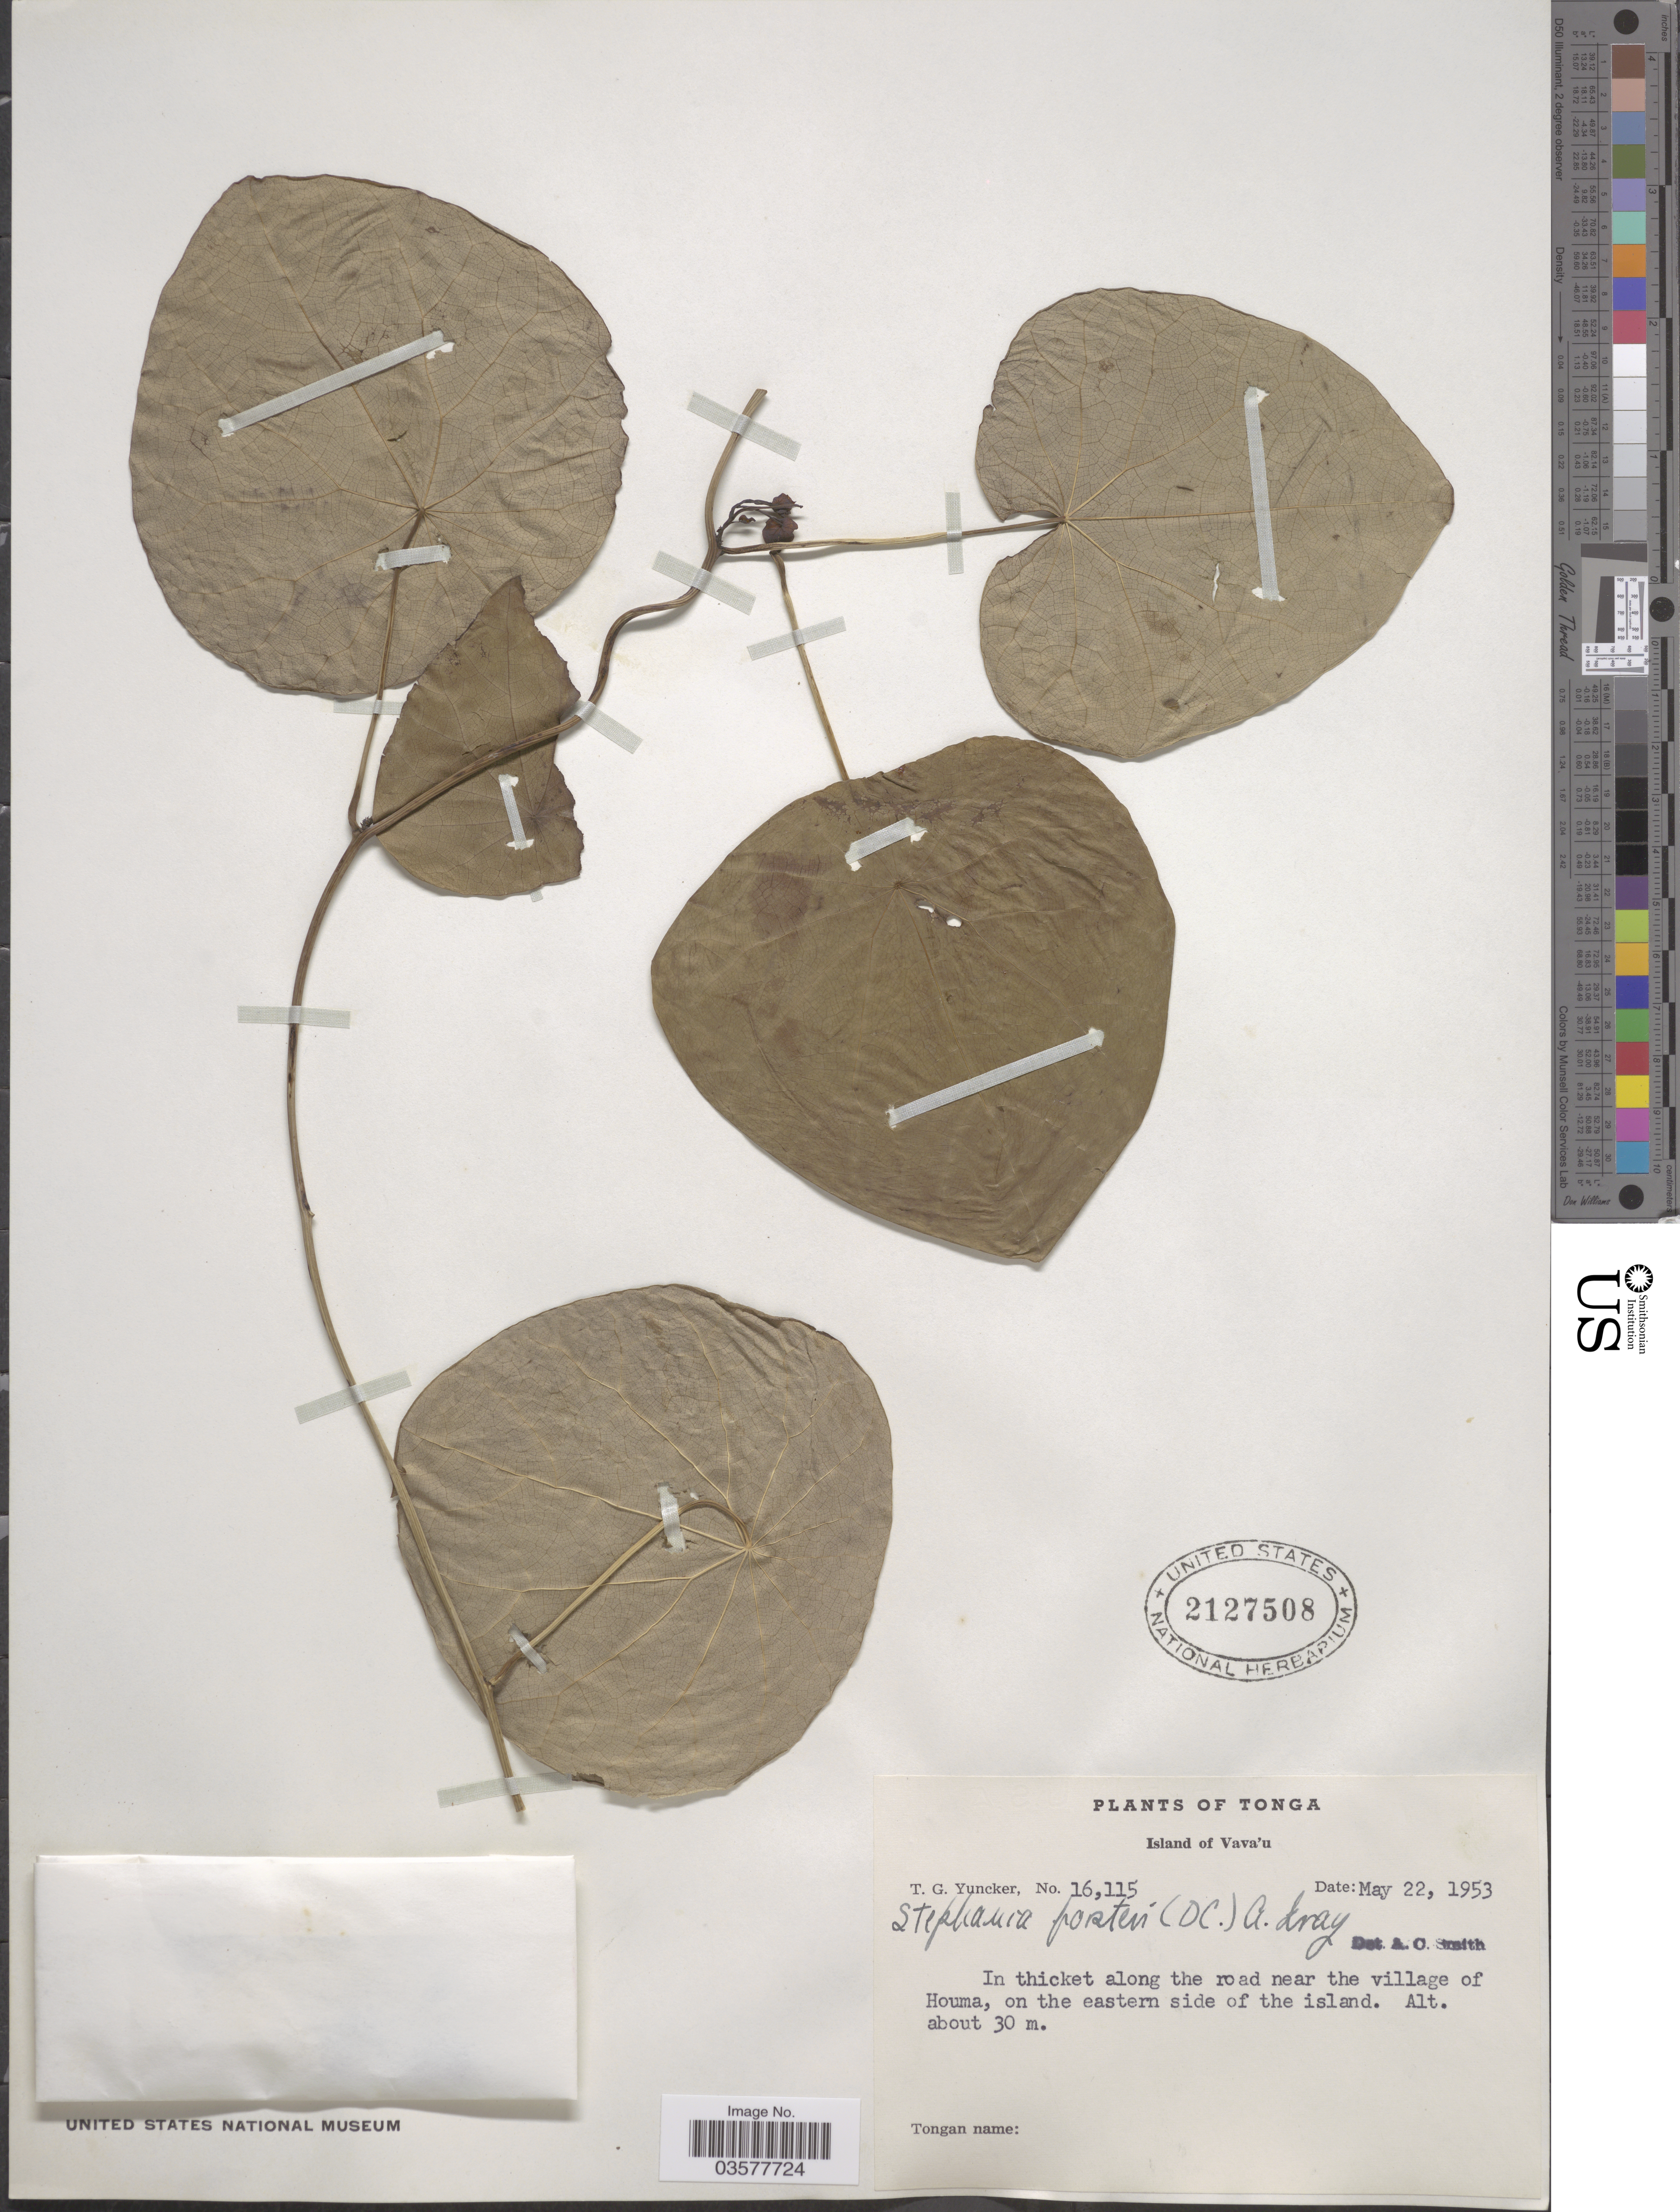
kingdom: Plantae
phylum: Tracheophyta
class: Magnoliopsida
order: Ranunculales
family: Menispermaceae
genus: Stephania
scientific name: Stephania forsteri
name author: (DC.) A. Gray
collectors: T. G. Yuncker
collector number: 16115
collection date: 1953-05-22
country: Tonga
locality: Tonga. Island of Vava'u. In thicket along the road near the village of Houma, on the eastern side of the island.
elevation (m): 30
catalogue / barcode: US 2127508